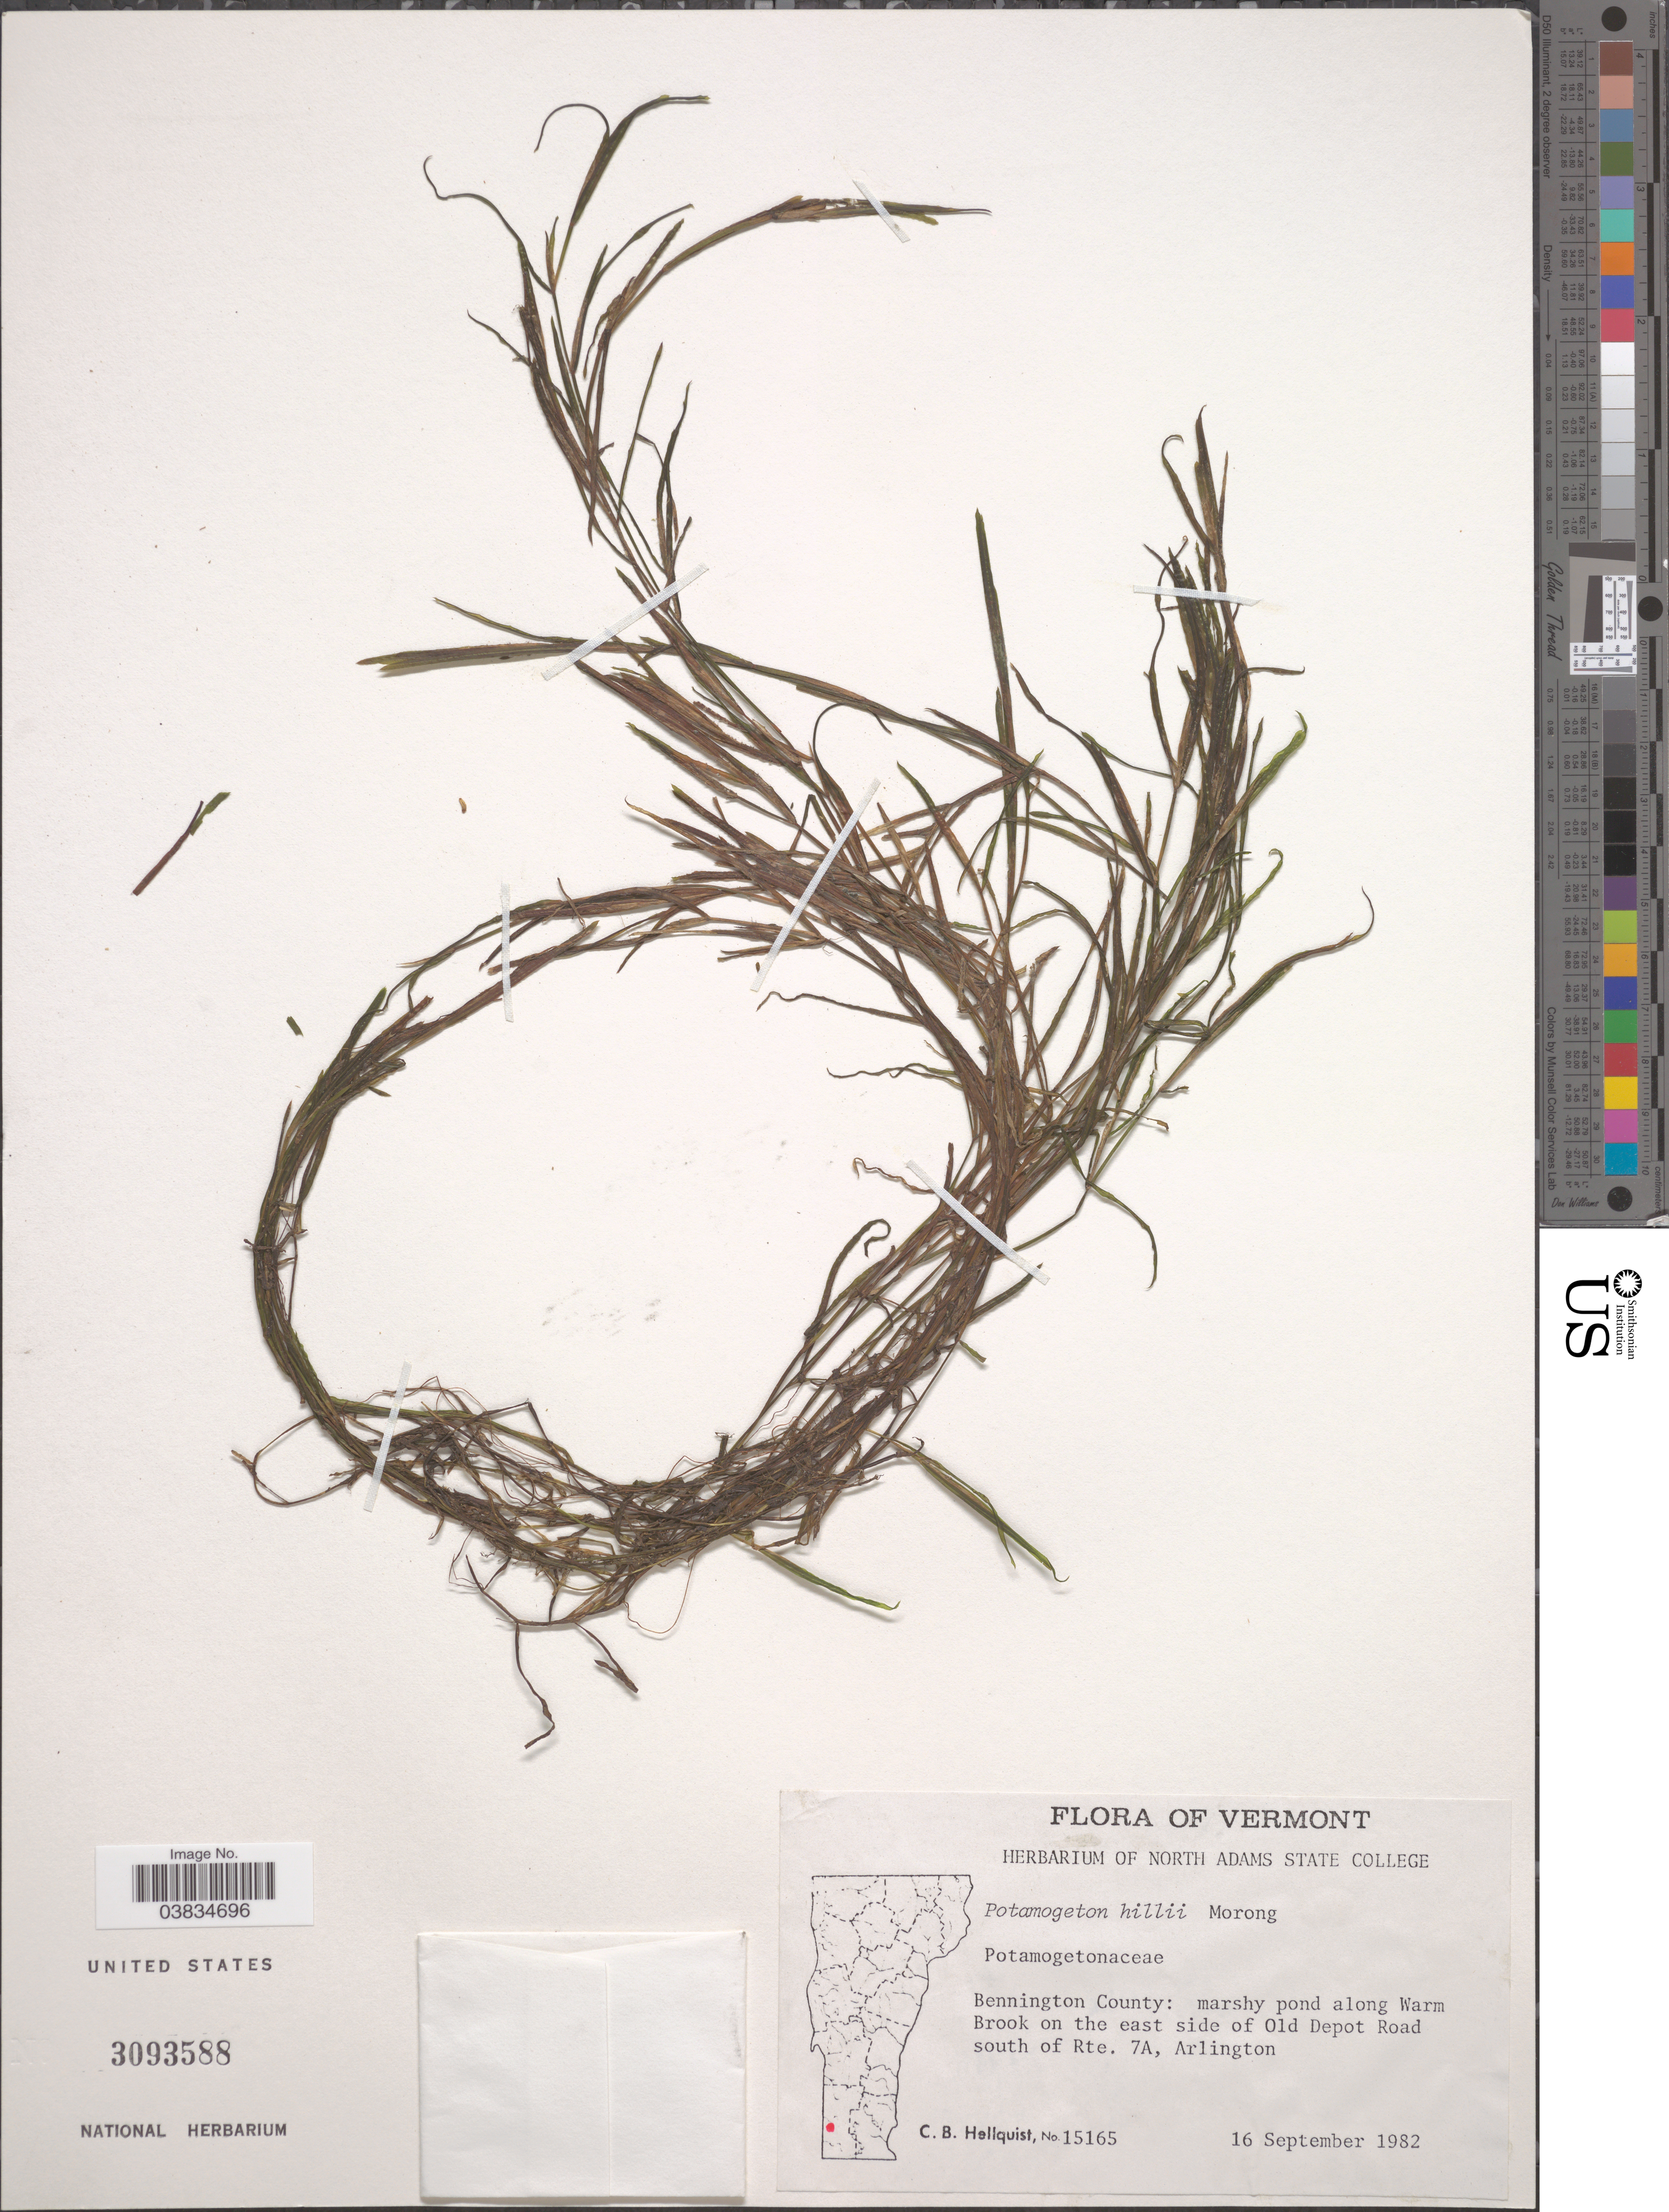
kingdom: Plantae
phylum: Tracheophyta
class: Liliopsida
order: Alismatales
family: Potamogetonaceae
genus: Potamogeton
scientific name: Potamogeton hillii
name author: Morong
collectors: C. Hellquist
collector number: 15165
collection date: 1982-09-16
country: United States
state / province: Vermont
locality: Bennington County: marshy pond along Warm Brook on the east side of Old Depot Road south of Rte. 7A, Arlington.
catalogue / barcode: US 3093588